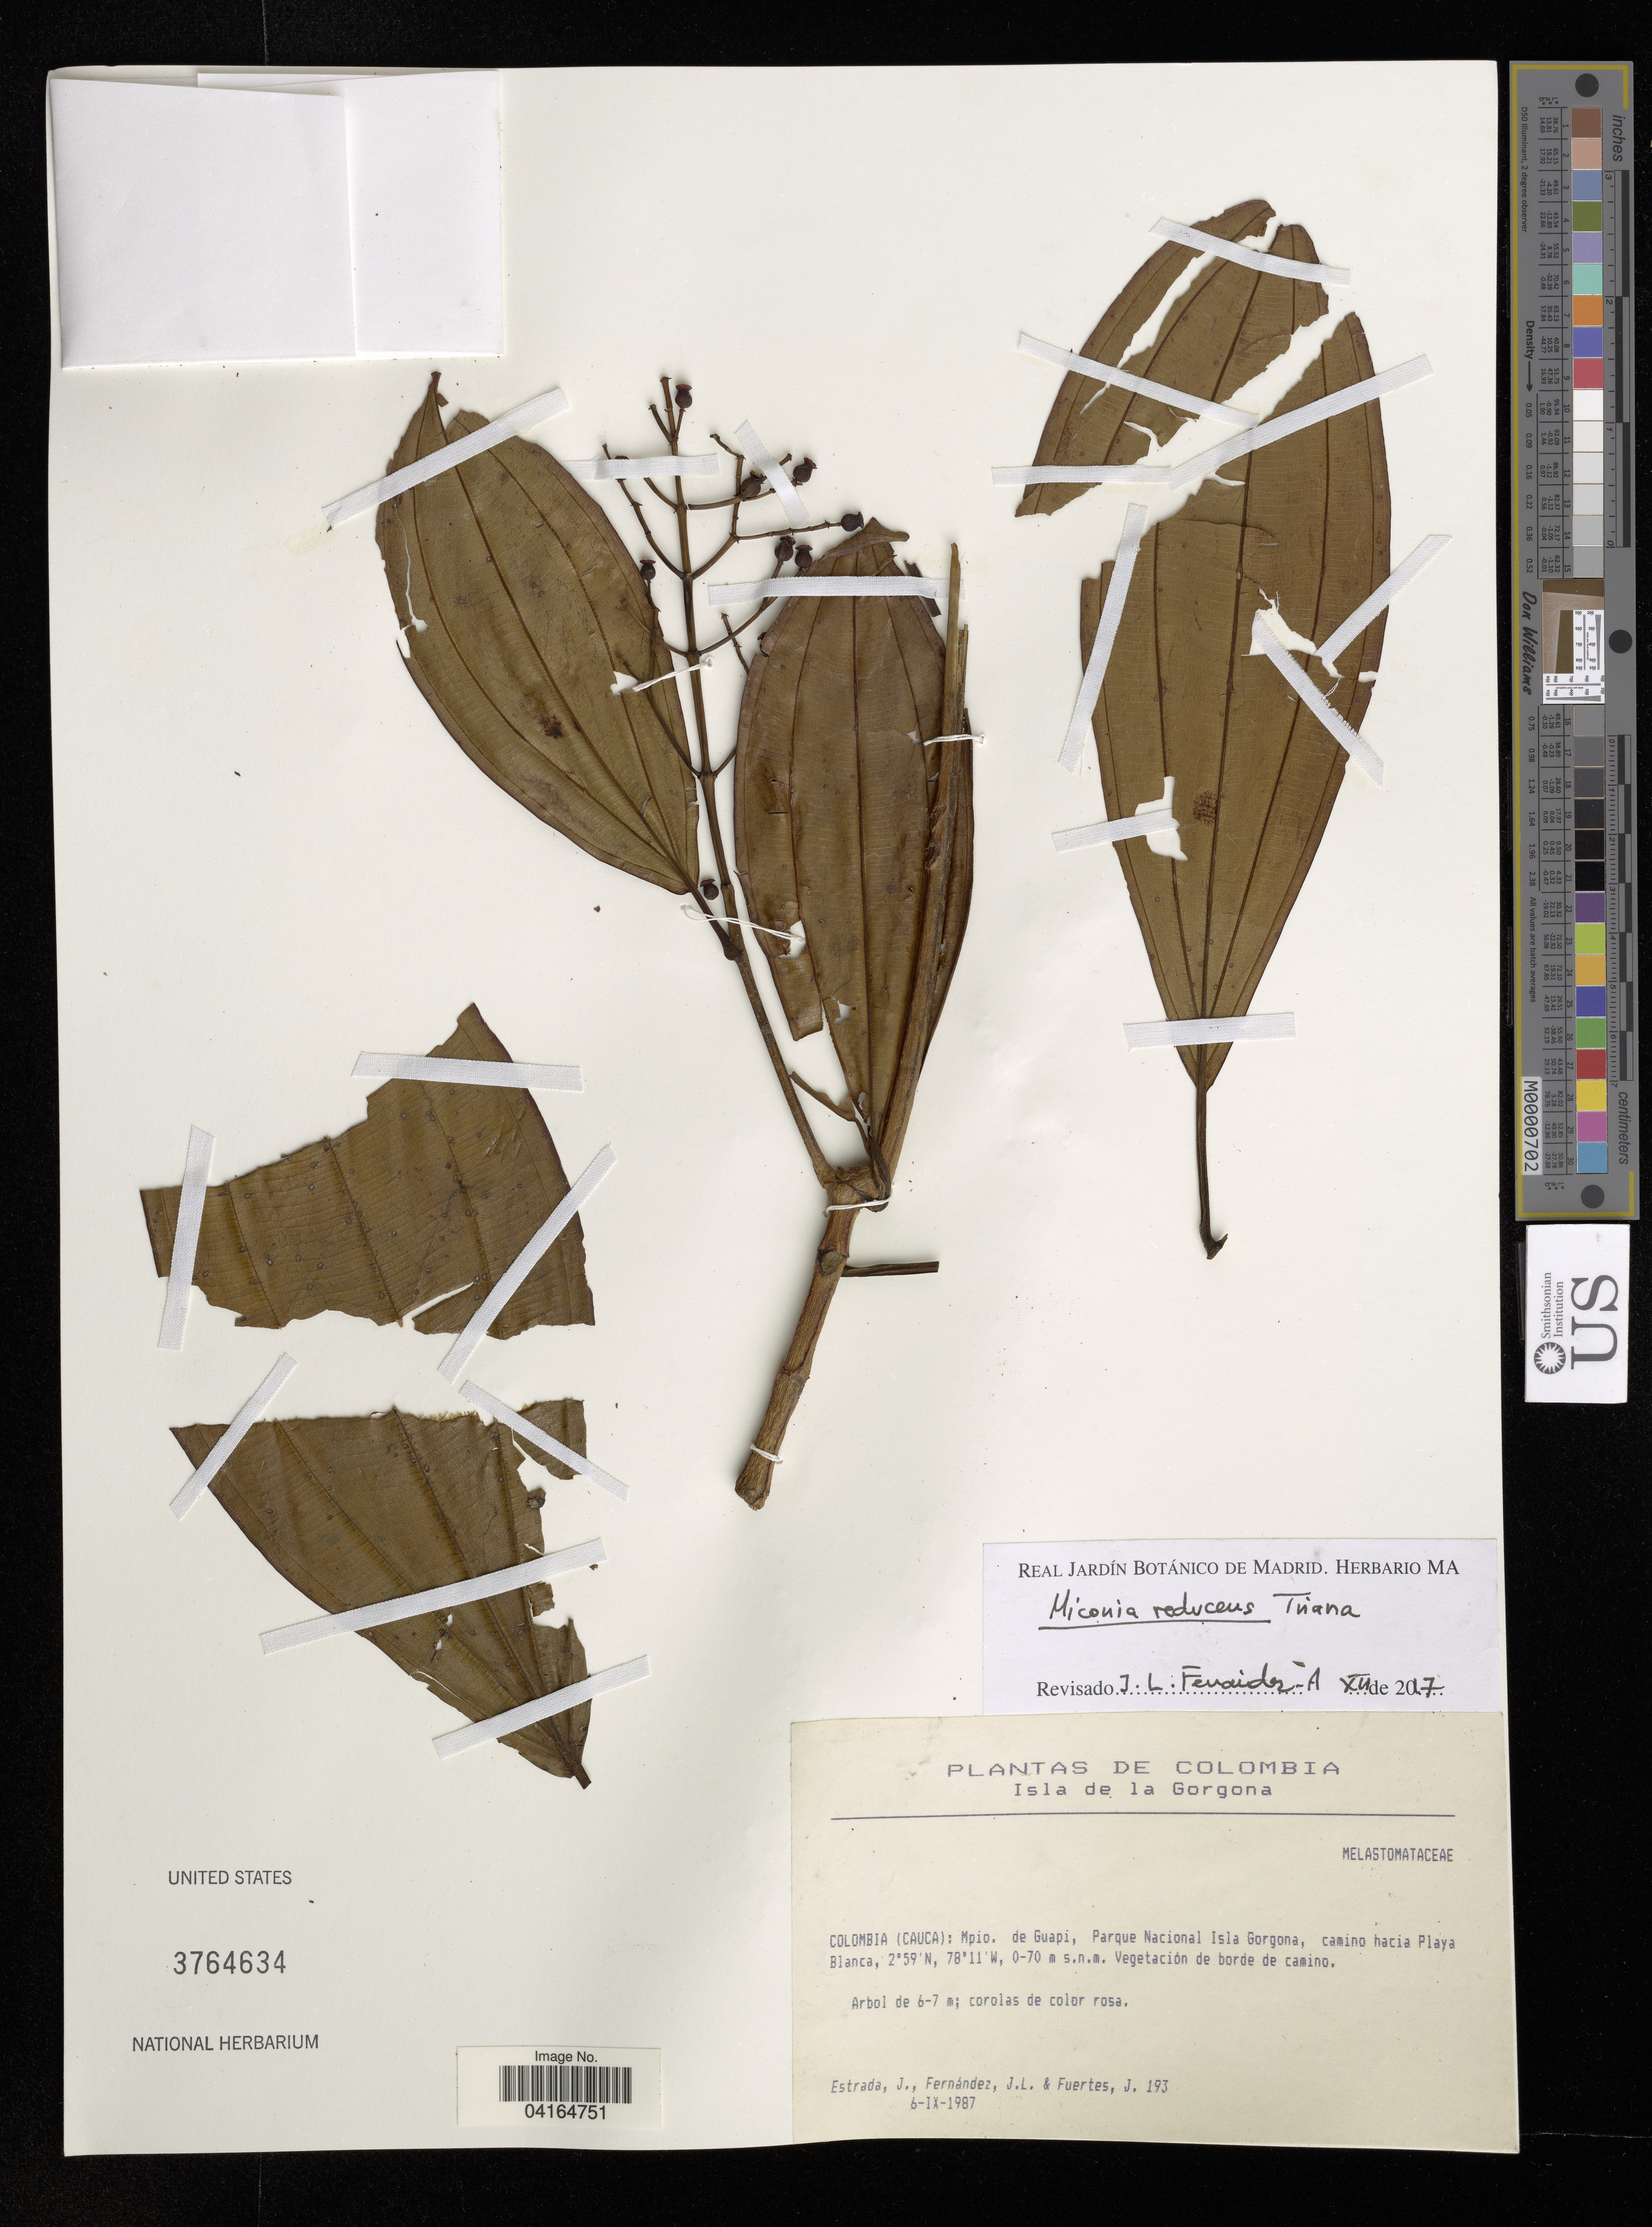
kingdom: Plantae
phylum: Tracheophyta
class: Magnoliopsida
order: Myrtales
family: Melastomataceae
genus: Miconia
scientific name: Miconia reducens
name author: Triana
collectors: J. Estrada, J. Fernandez & J. Fuertes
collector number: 193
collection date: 1987-09-06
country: Colombia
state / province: Cauca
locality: Mpio. de Guapi, Parque Nacional Isla Gorgona, camino hacia Playa Blanca.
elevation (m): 70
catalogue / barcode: US 3764634